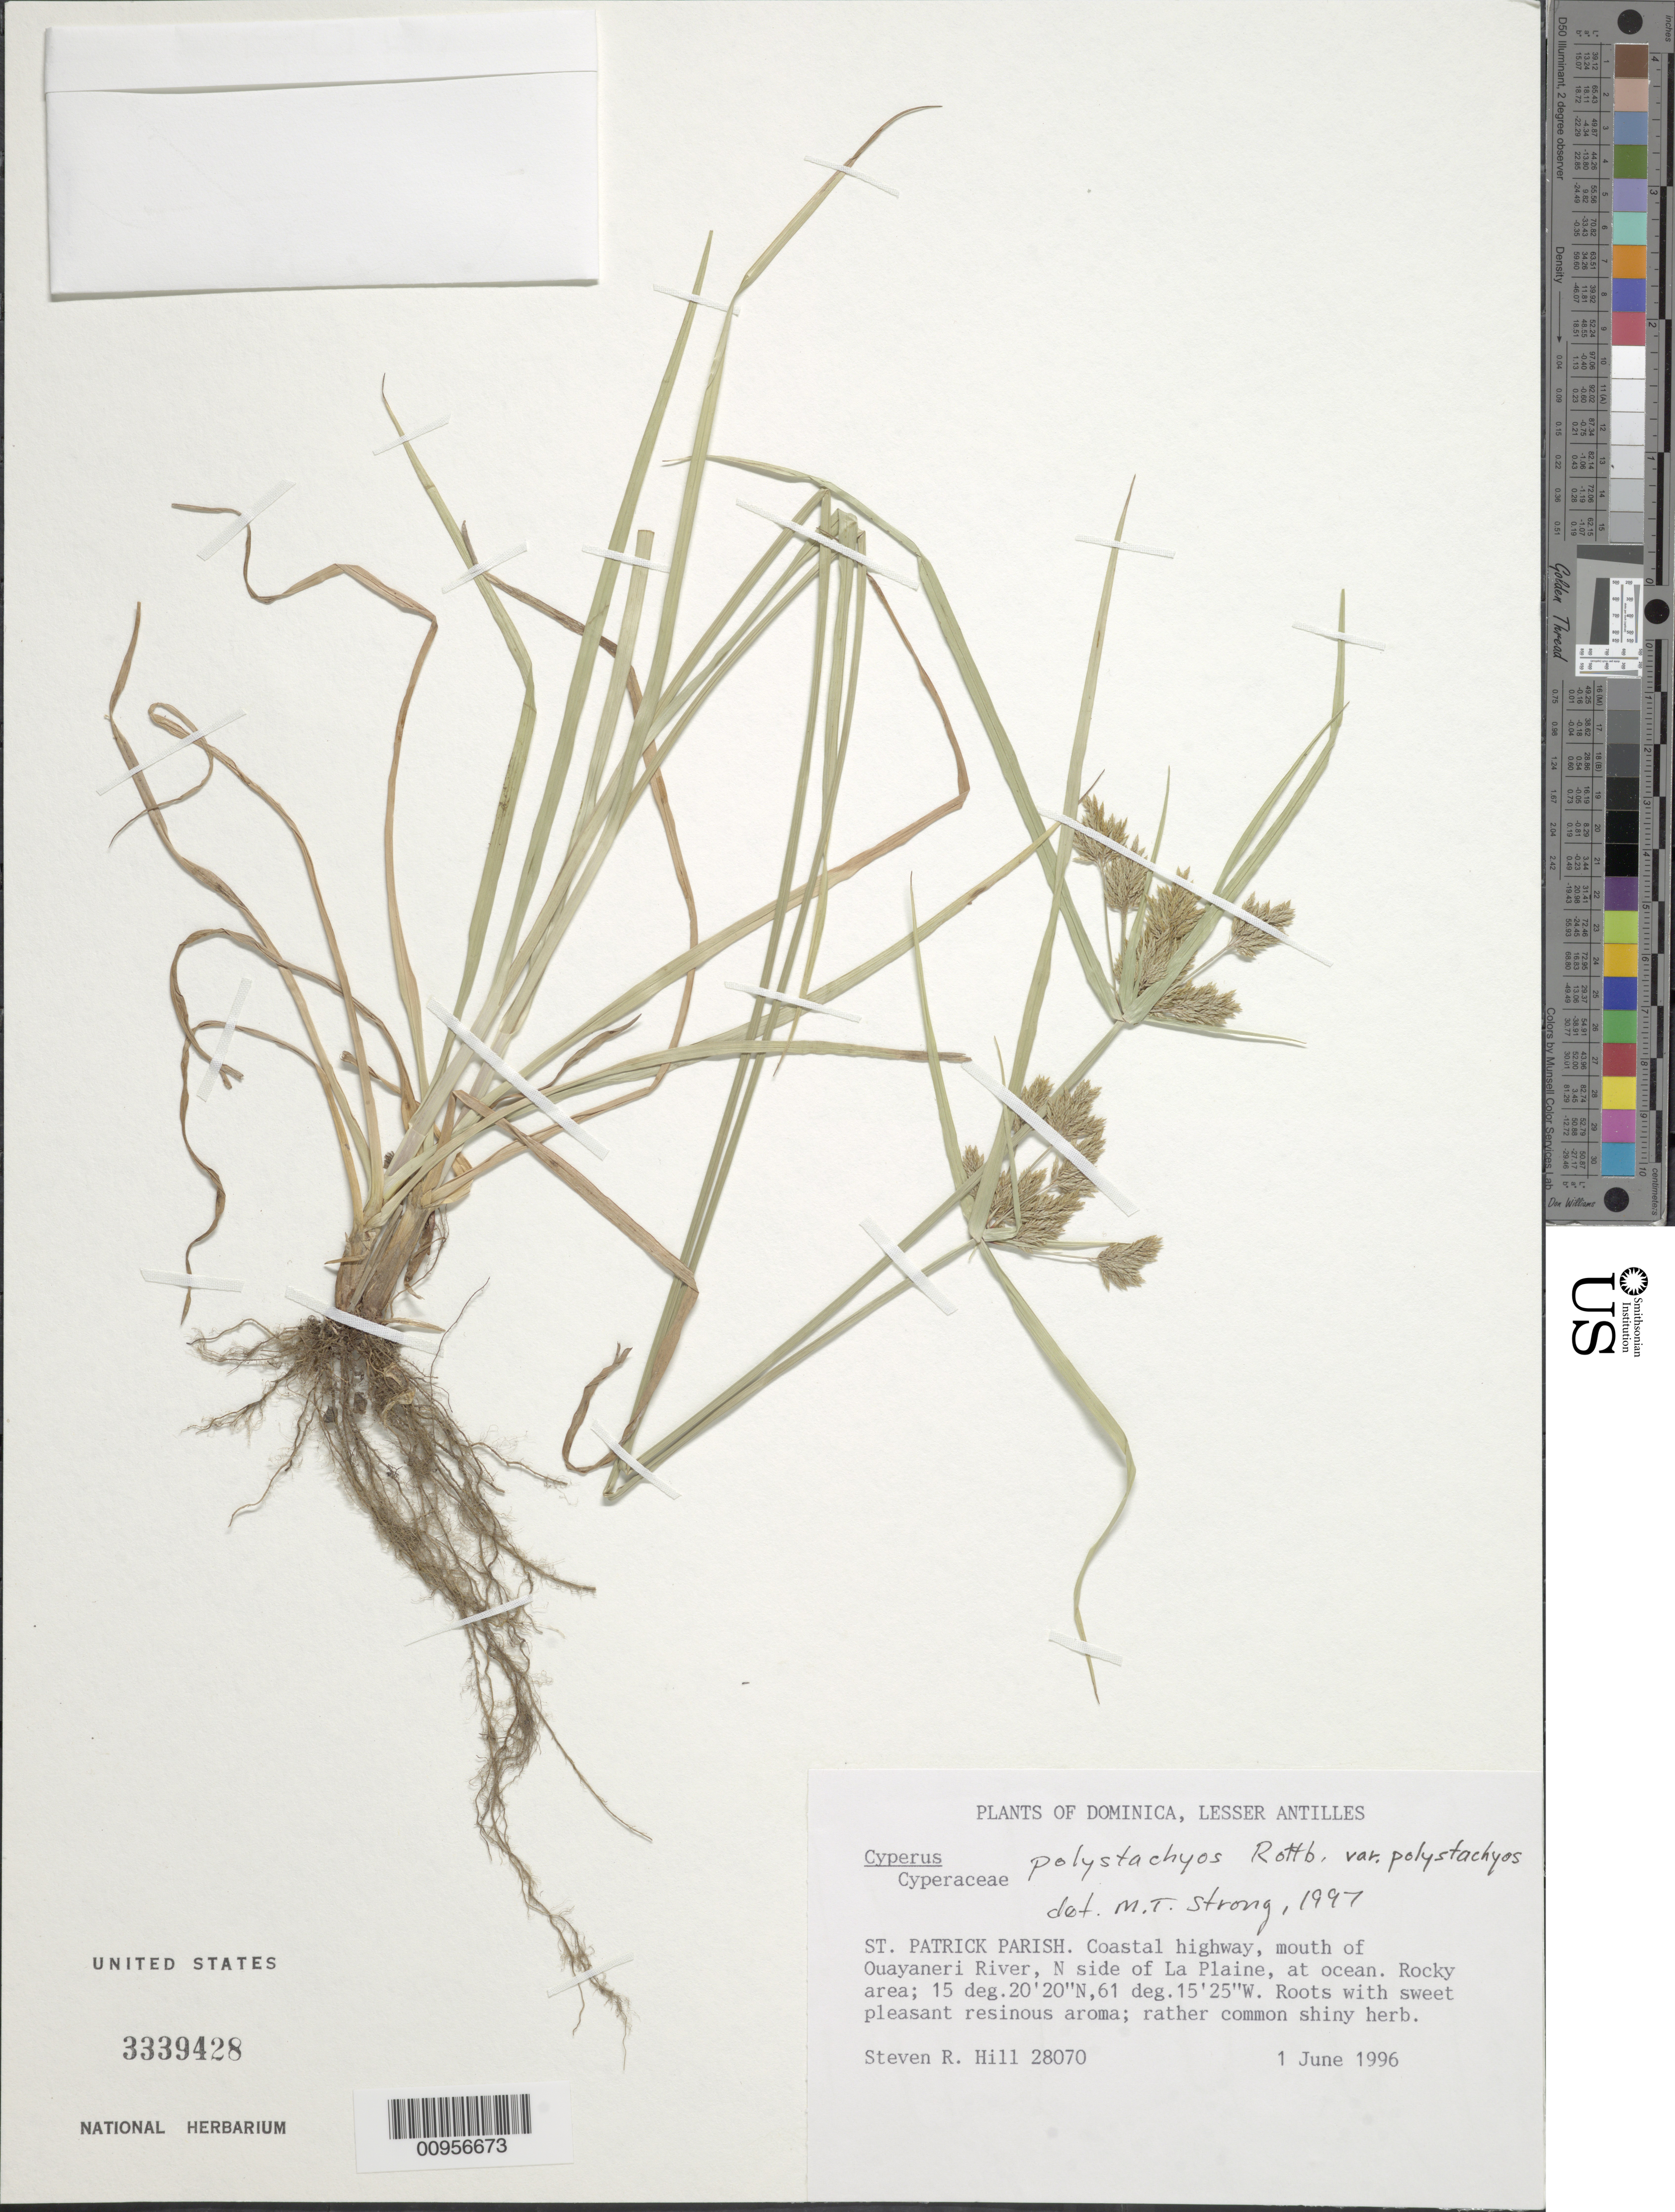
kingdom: Plantae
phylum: Tracheophyta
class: Liliopsida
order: Poales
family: Cyperaceae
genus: Cyperus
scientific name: Cyperus polystachyos var. polystachyos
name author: Rottb.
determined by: Strong, M. T., (US), Smithsonian Institution - National Museum of Natural History (UNITED STATES)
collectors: S. R. Hill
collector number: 28070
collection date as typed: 01 Jun 1996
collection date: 1996-06-01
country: Dominica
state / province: St. Patrick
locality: Coastal highway, mouth of Ouayaneri River, N side of La Plaine, at ocean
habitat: Rocky area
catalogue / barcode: US 3339428